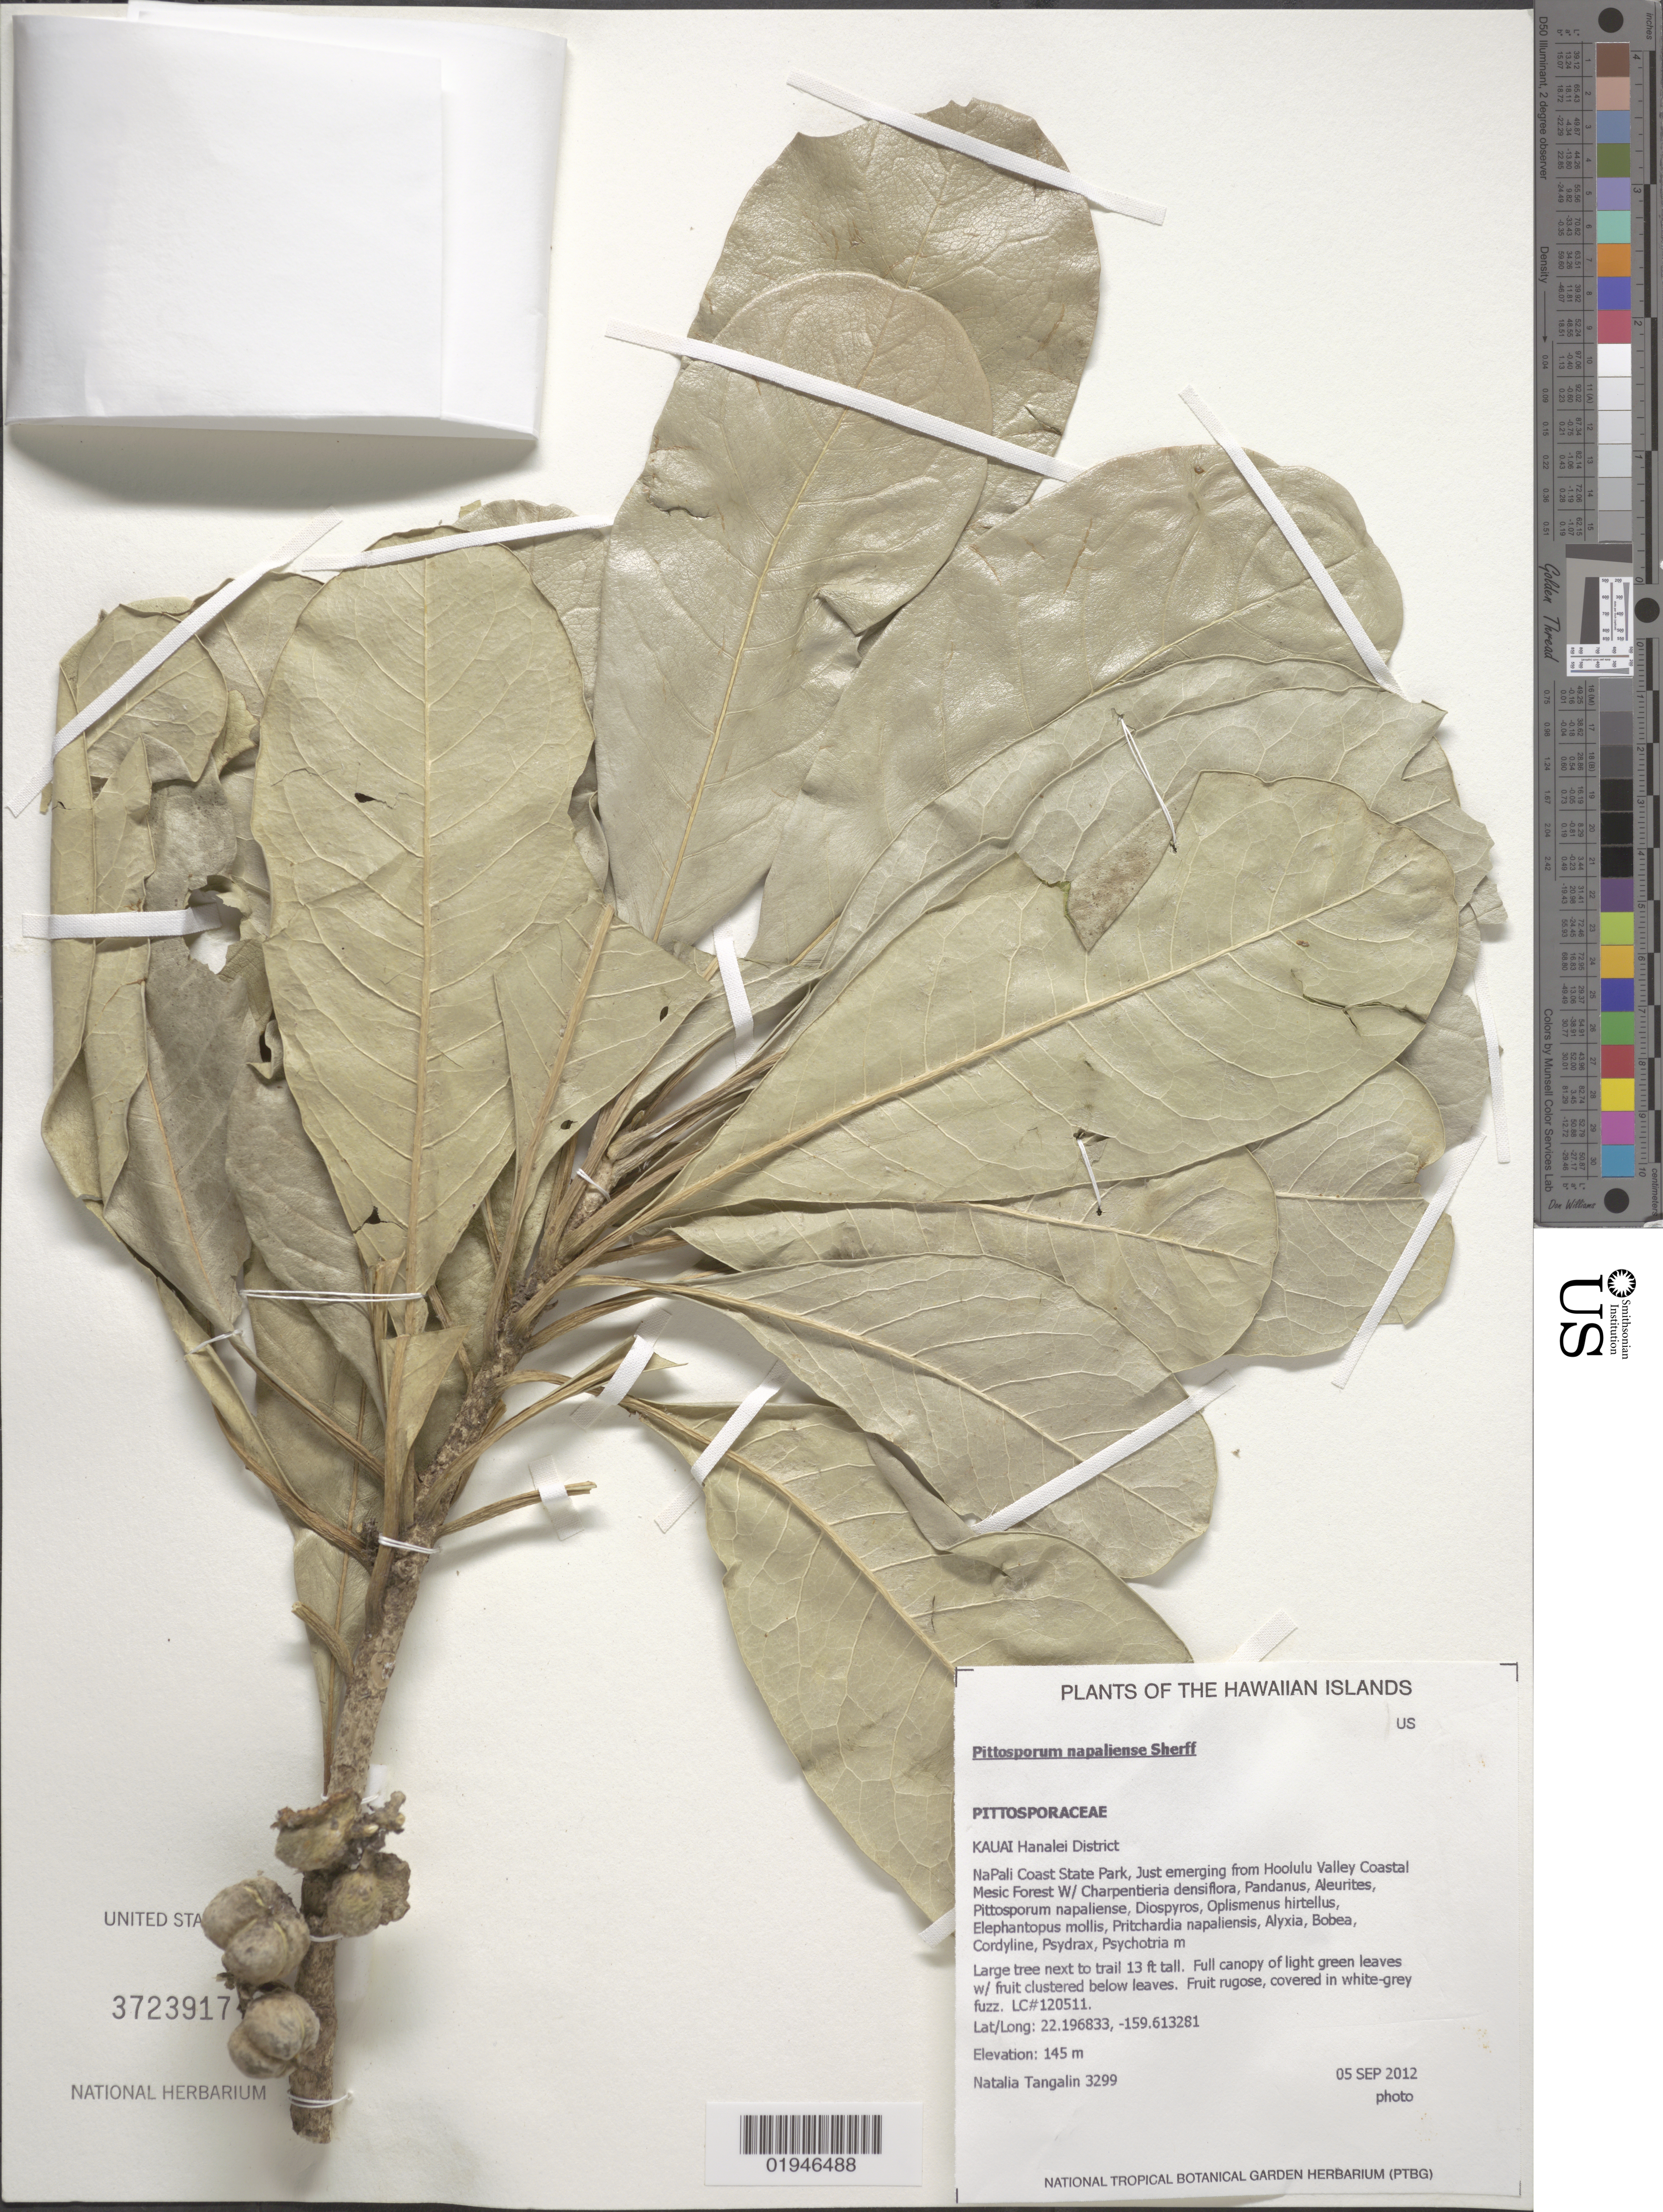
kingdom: Plantae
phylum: Tracheophyta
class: Magnoliopsida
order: Apiales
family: Pittosporaceae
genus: Pittosporum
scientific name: Pittosporum napaliense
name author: Sherff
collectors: N. Tangalin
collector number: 3299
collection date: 2012-09-05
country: United States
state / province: Hawaii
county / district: Kauai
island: Kaua'i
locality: Hanalei District, NaPali Coast State Park, just emerging from Hoolulu Valley Coastal Forest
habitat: Mesic forest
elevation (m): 145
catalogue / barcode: US 3723917